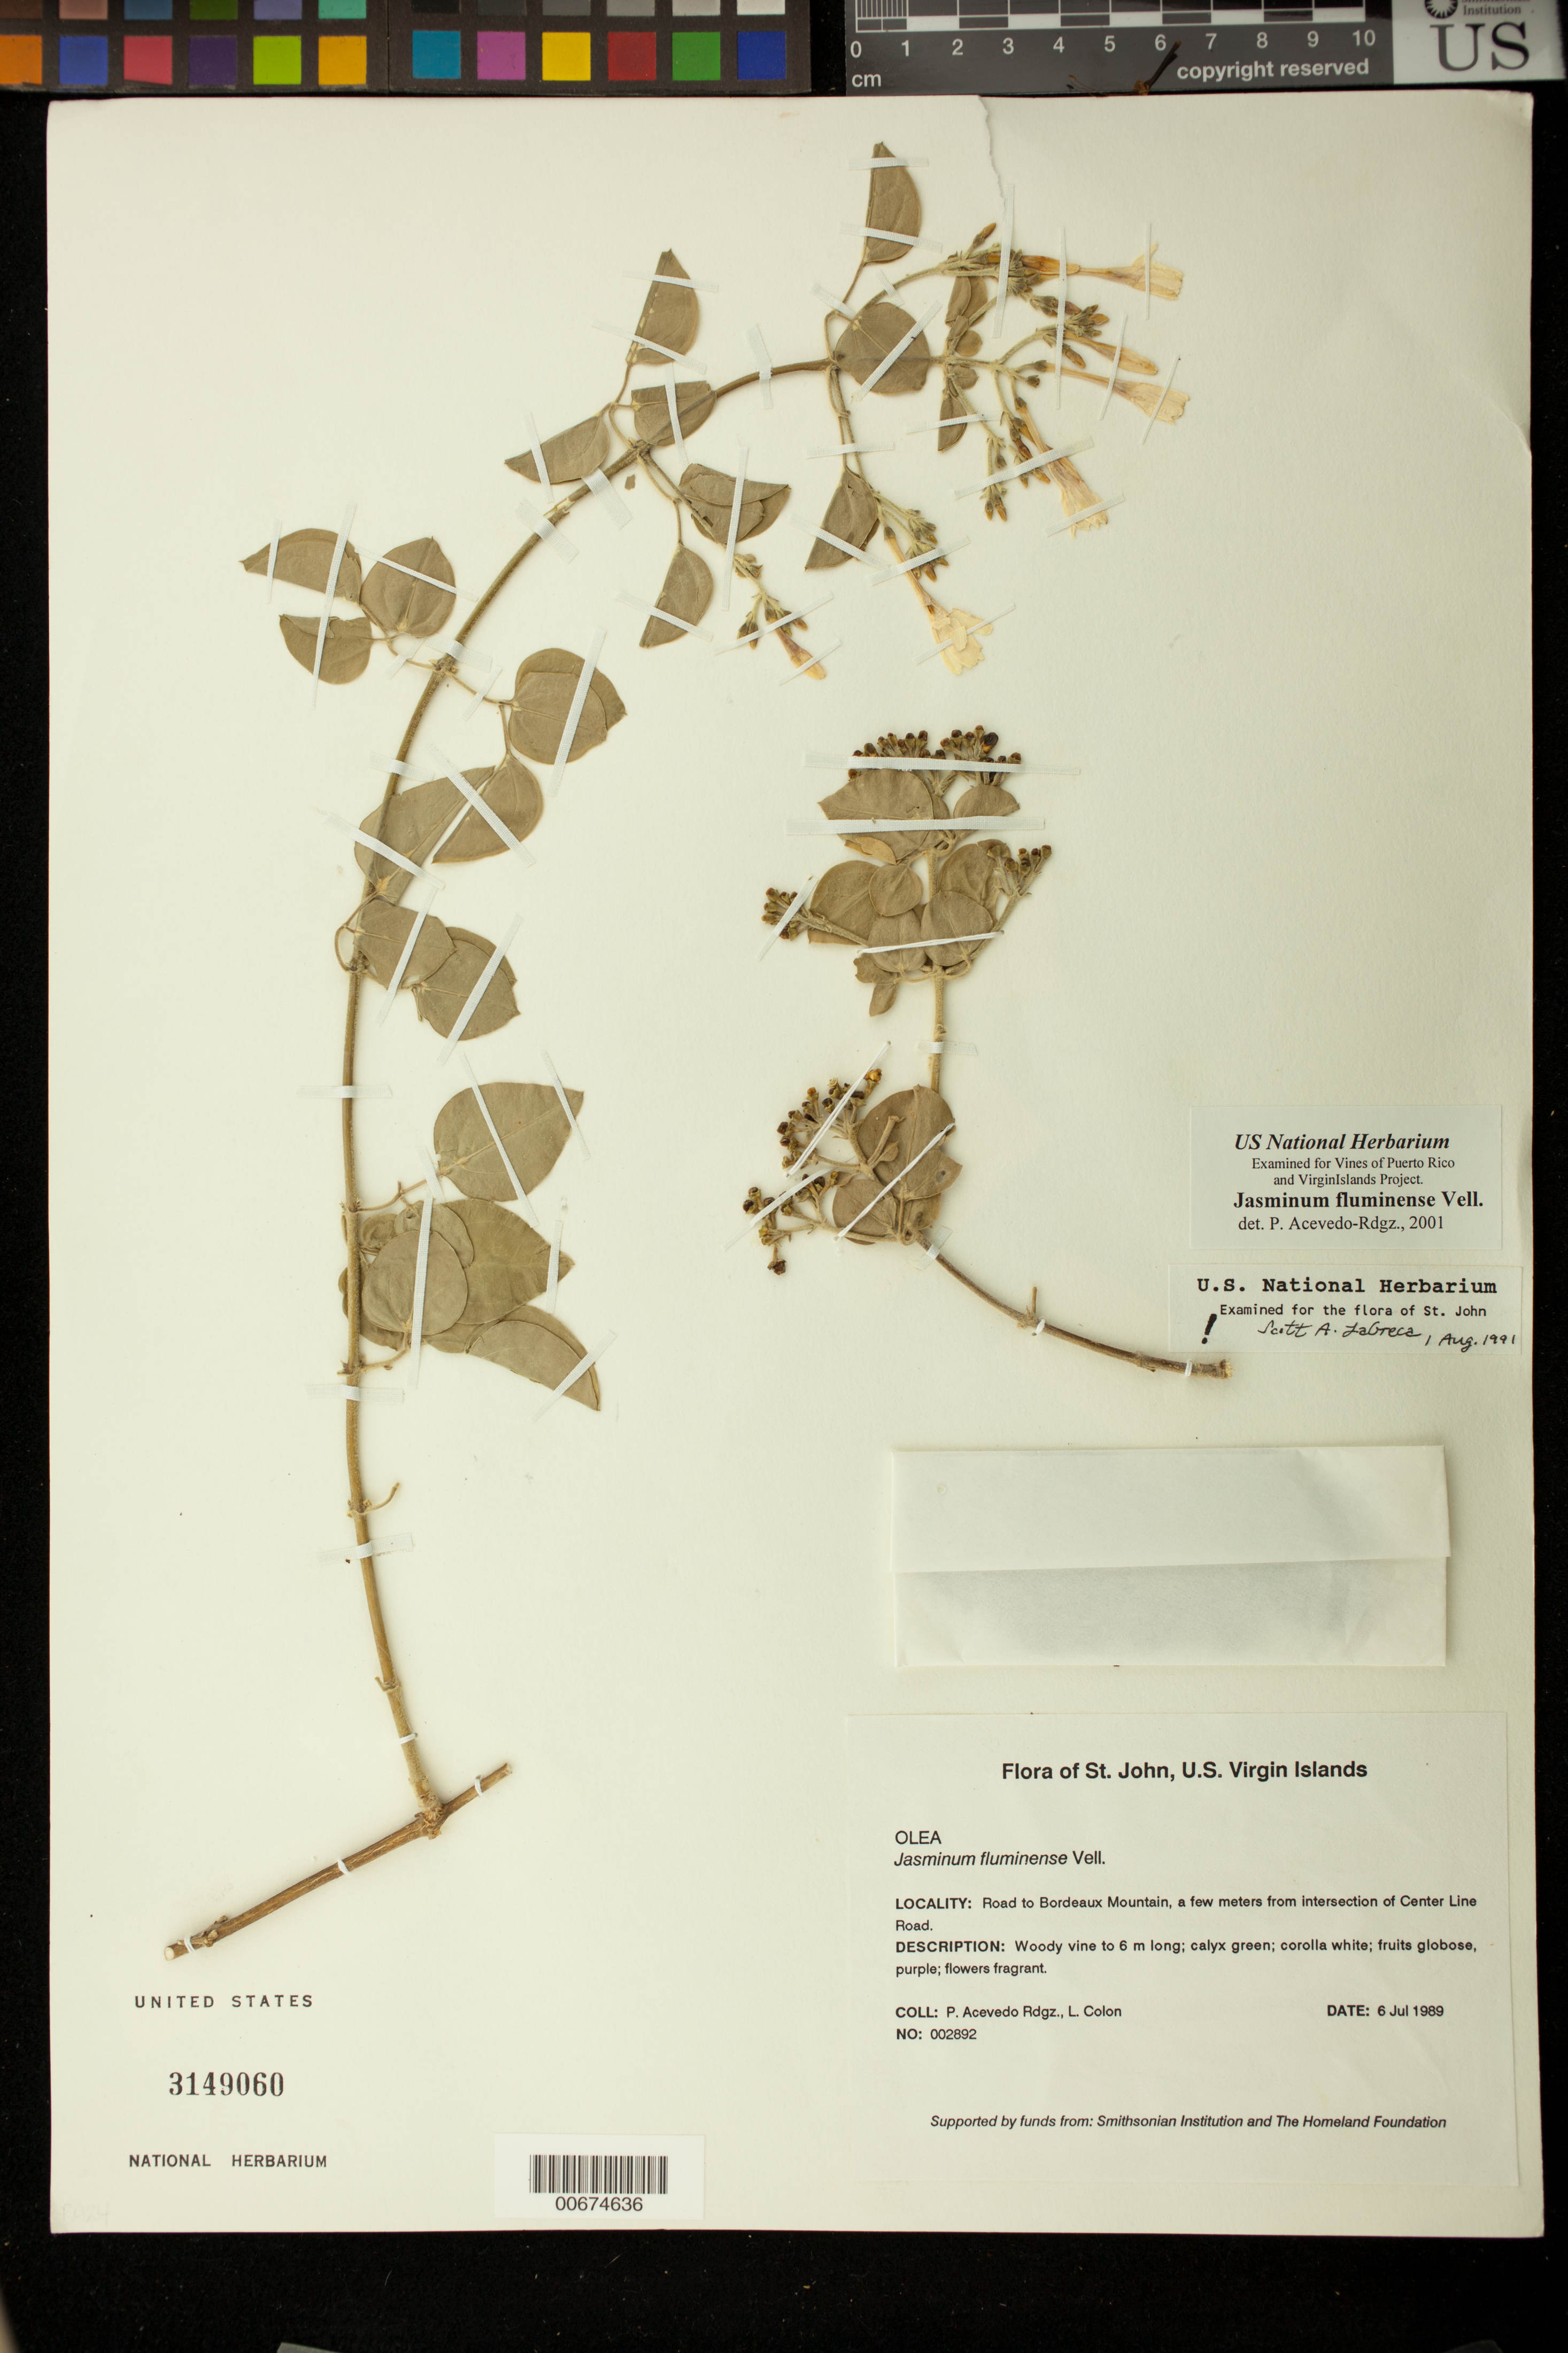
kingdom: Plantae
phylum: Tracheophyta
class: Magnoliopsida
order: Lamiales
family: Oleaceae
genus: Jasminum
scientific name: Jasminum fluminense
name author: Vell.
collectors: P. Acevedo-Rodr. & L. Colon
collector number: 2892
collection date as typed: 06 Jul 1989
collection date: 1989-07-06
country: U.S. Virgin Islands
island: St. John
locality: Road to Bordeaux Mountain, a few meters from intersection of Center Line Road.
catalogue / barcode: US 3149060